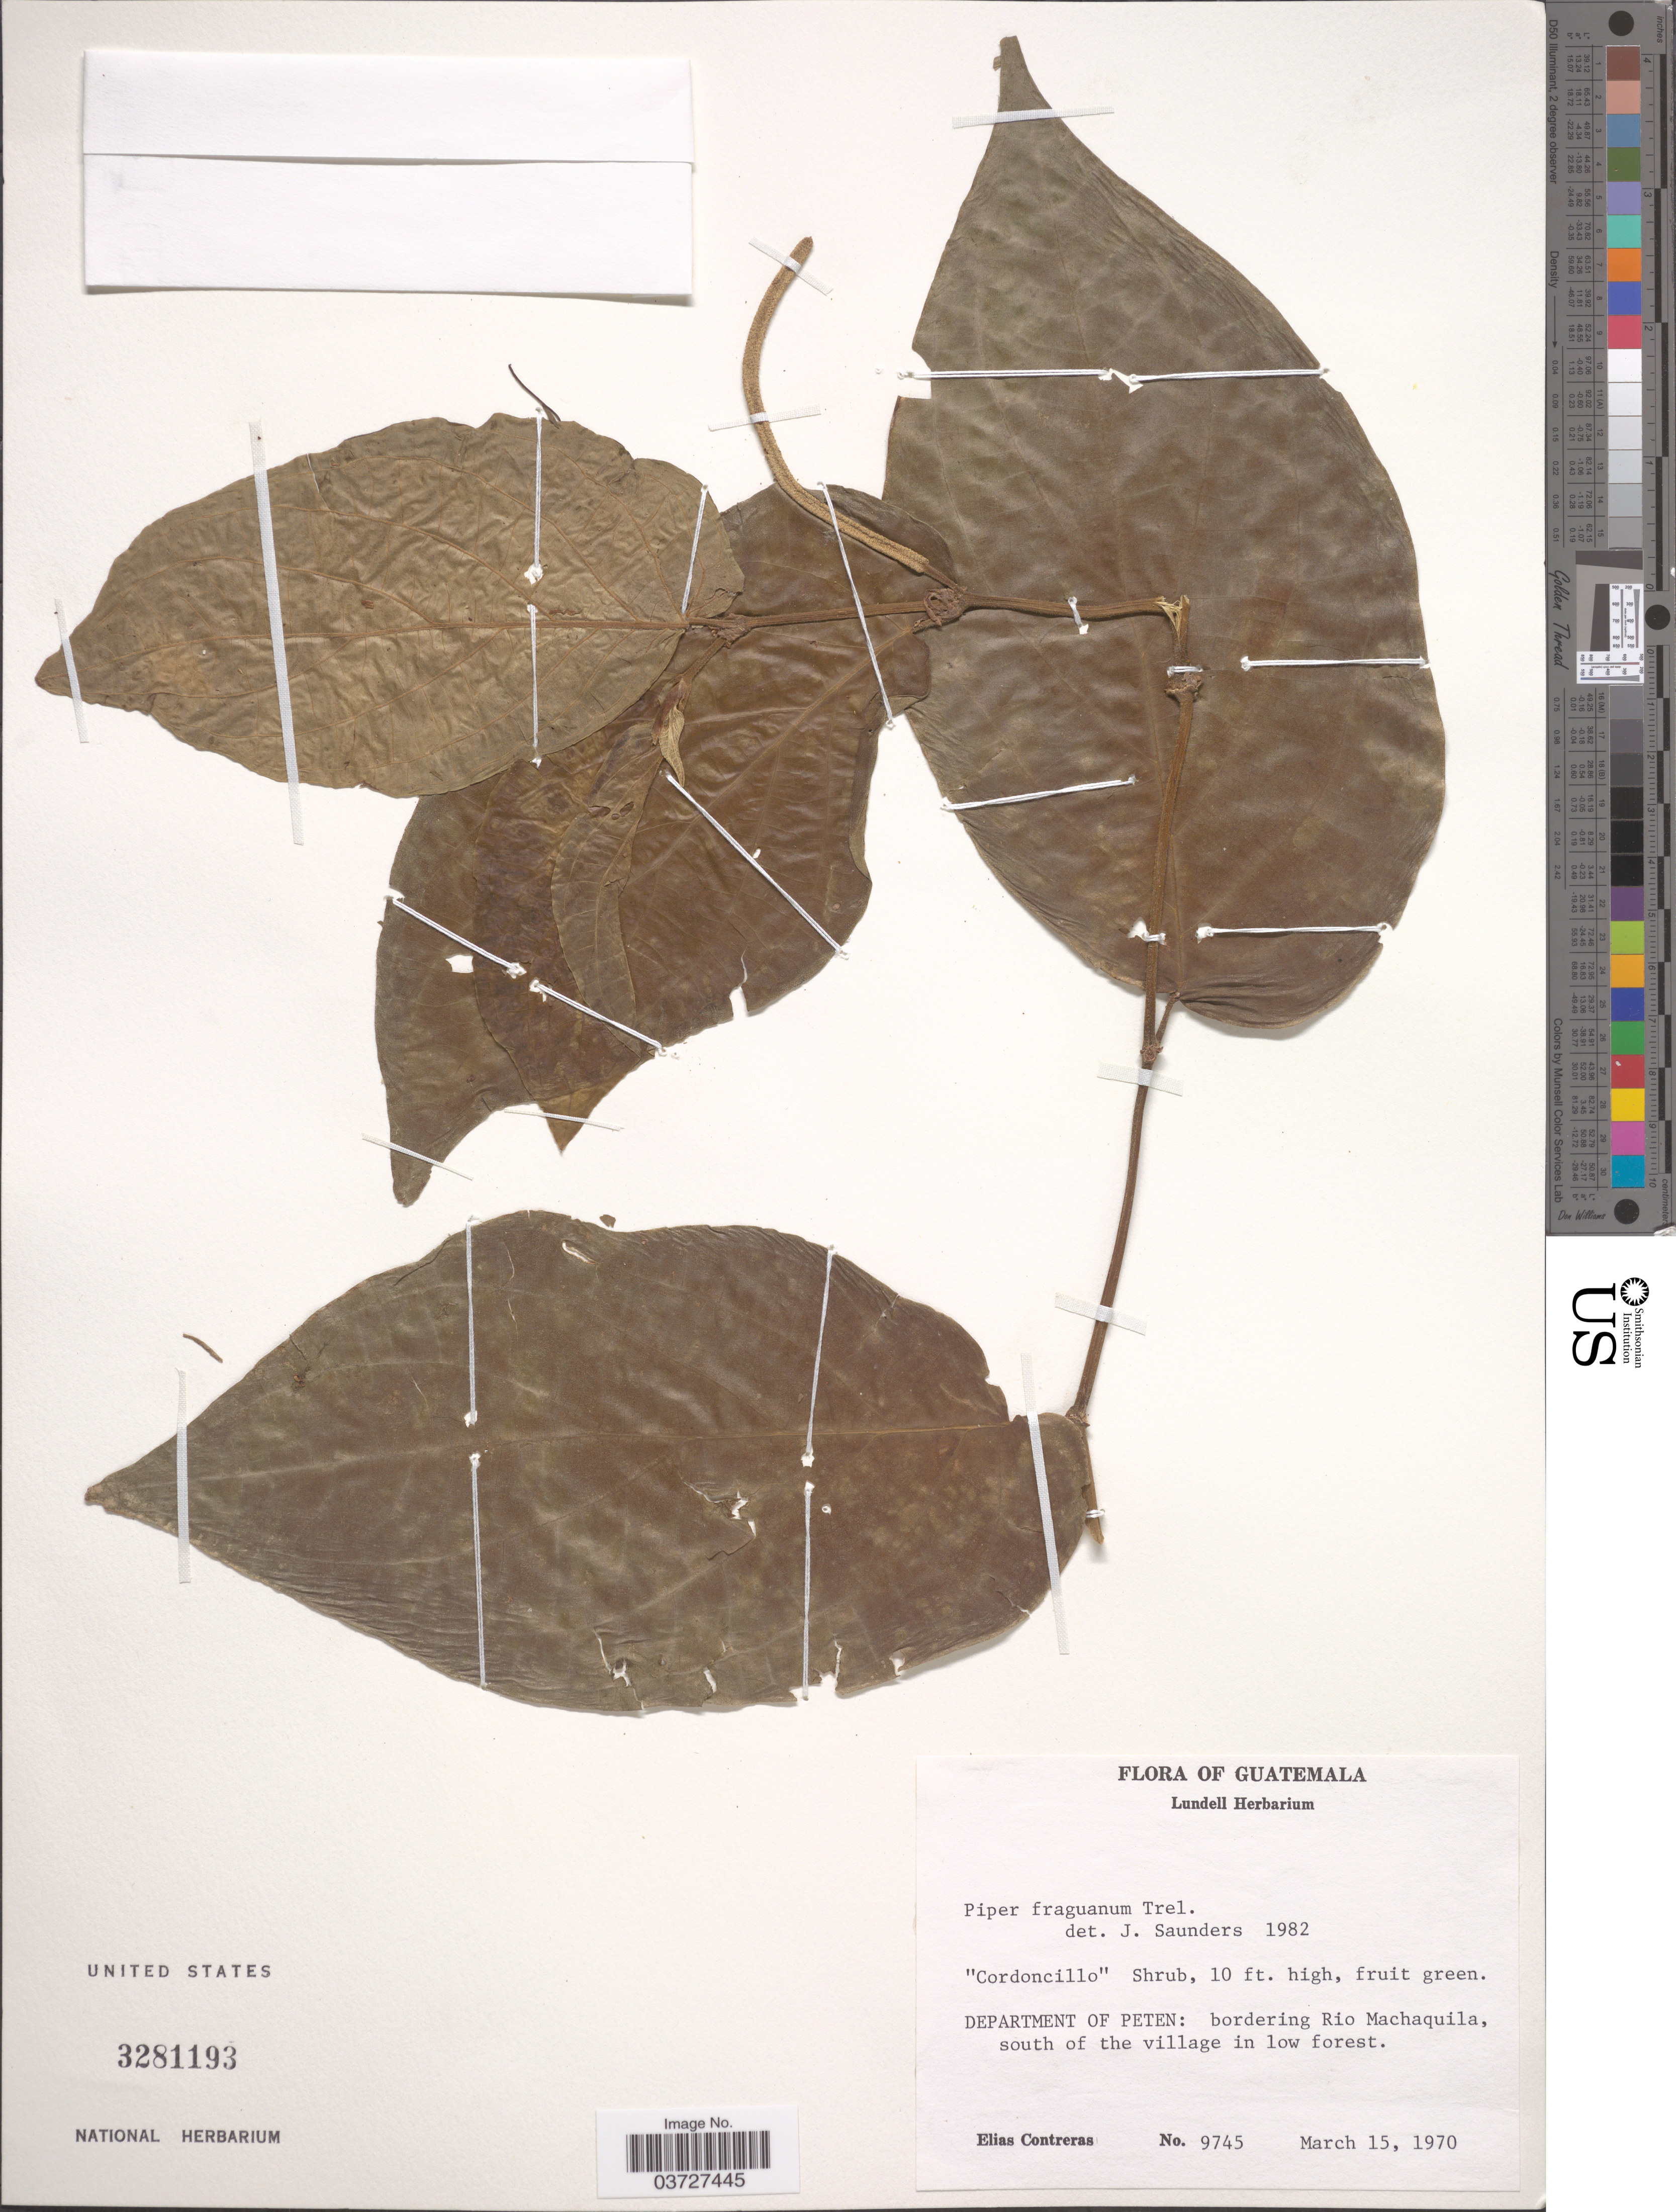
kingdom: Plantae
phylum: Tracheophyta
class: Magnoliopsida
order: Piperales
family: Piperaceae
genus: Piper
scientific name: Piper fraguanum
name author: Trel.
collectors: E. Contreras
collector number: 9745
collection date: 1970-03-15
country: Guatemala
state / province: El Peten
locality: Department of Peten: bordering Rio Machaquila, south of the village in low forest.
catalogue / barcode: US 3281193